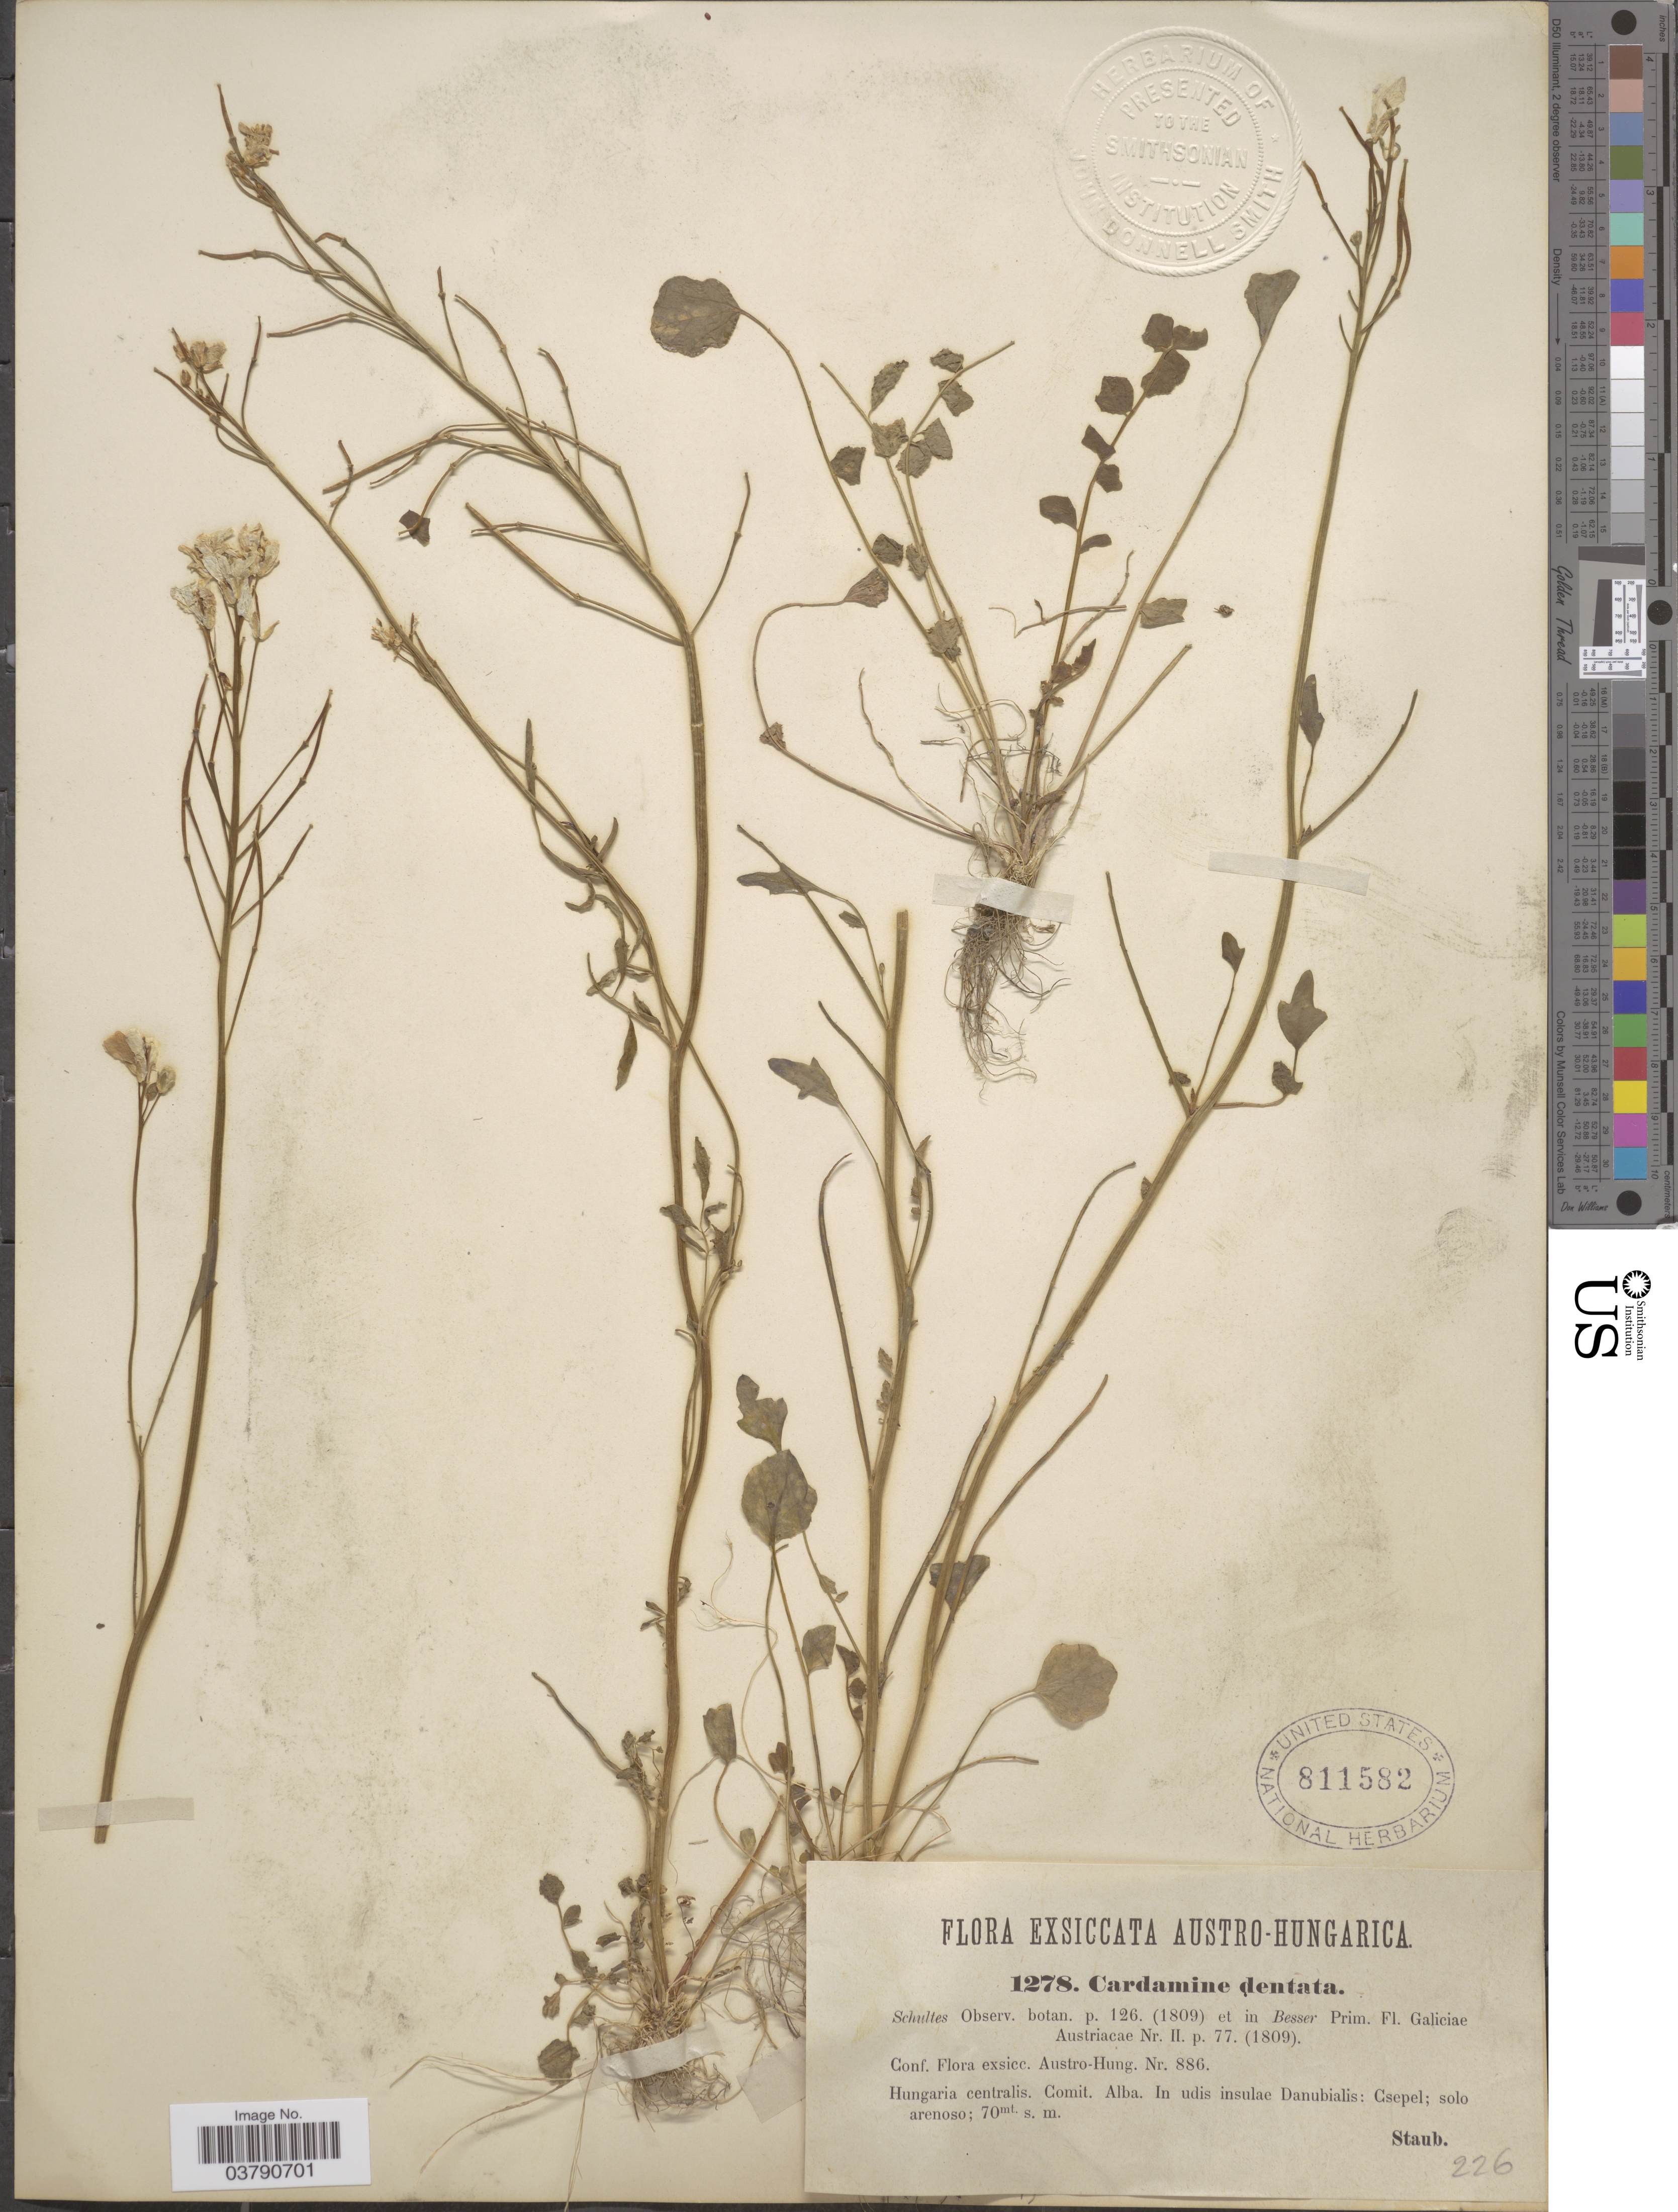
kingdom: Plantae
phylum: Tracheophyta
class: Magnoliopsida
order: Brassicales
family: Brassicaceae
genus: Cardamine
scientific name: Cardamine dentata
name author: Schult.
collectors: Staub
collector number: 1278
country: Hungary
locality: Austro-Hungarica. Hungaria centralis. Comit. Alba. In udis insulae Danubialis: Csepel.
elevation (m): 70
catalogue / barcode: US 811582